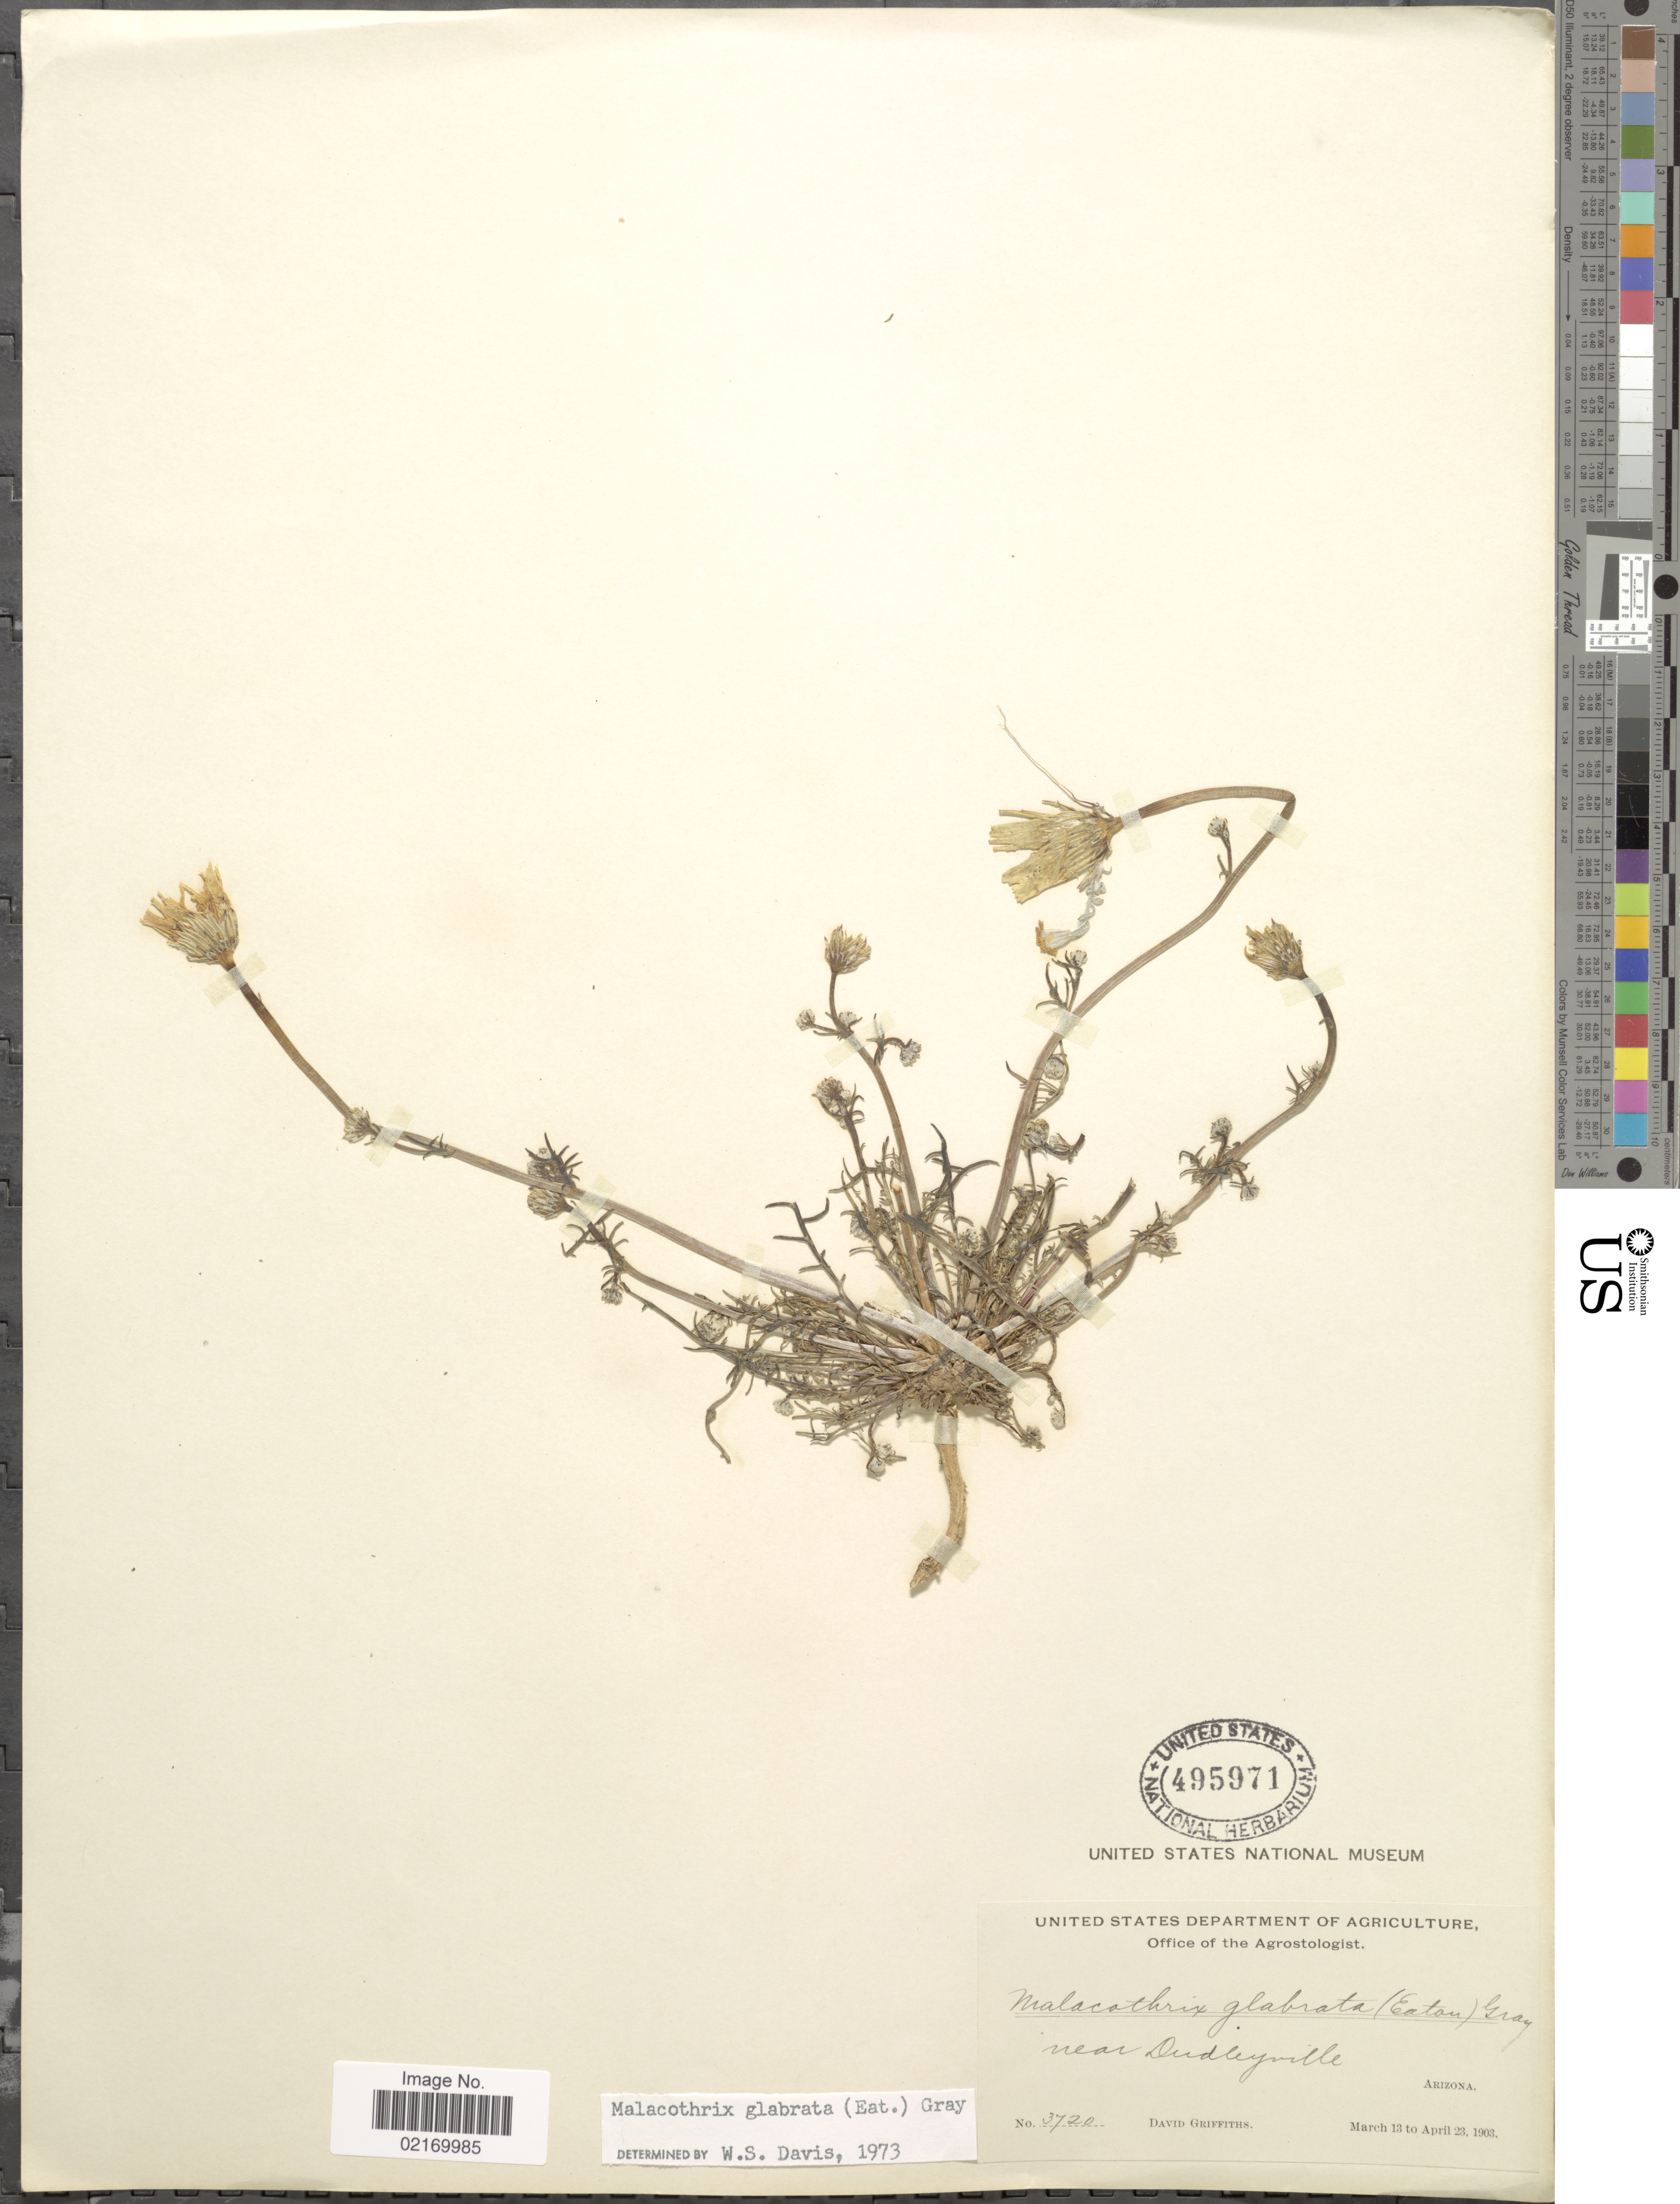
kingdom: Plantae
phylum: Tracheophyta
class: Magnoliopsida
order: Asterales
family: Asteraceae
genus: Malacothrix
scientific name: Malacothrix glabrata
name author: (A. Gray ex D.C. Eaton) A. Gray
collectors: D. Griffiths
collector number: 3720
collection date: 1903-03-13/1903-04-23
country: United States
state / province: Arizona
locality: Near Dudleyville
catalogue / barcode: US 495971